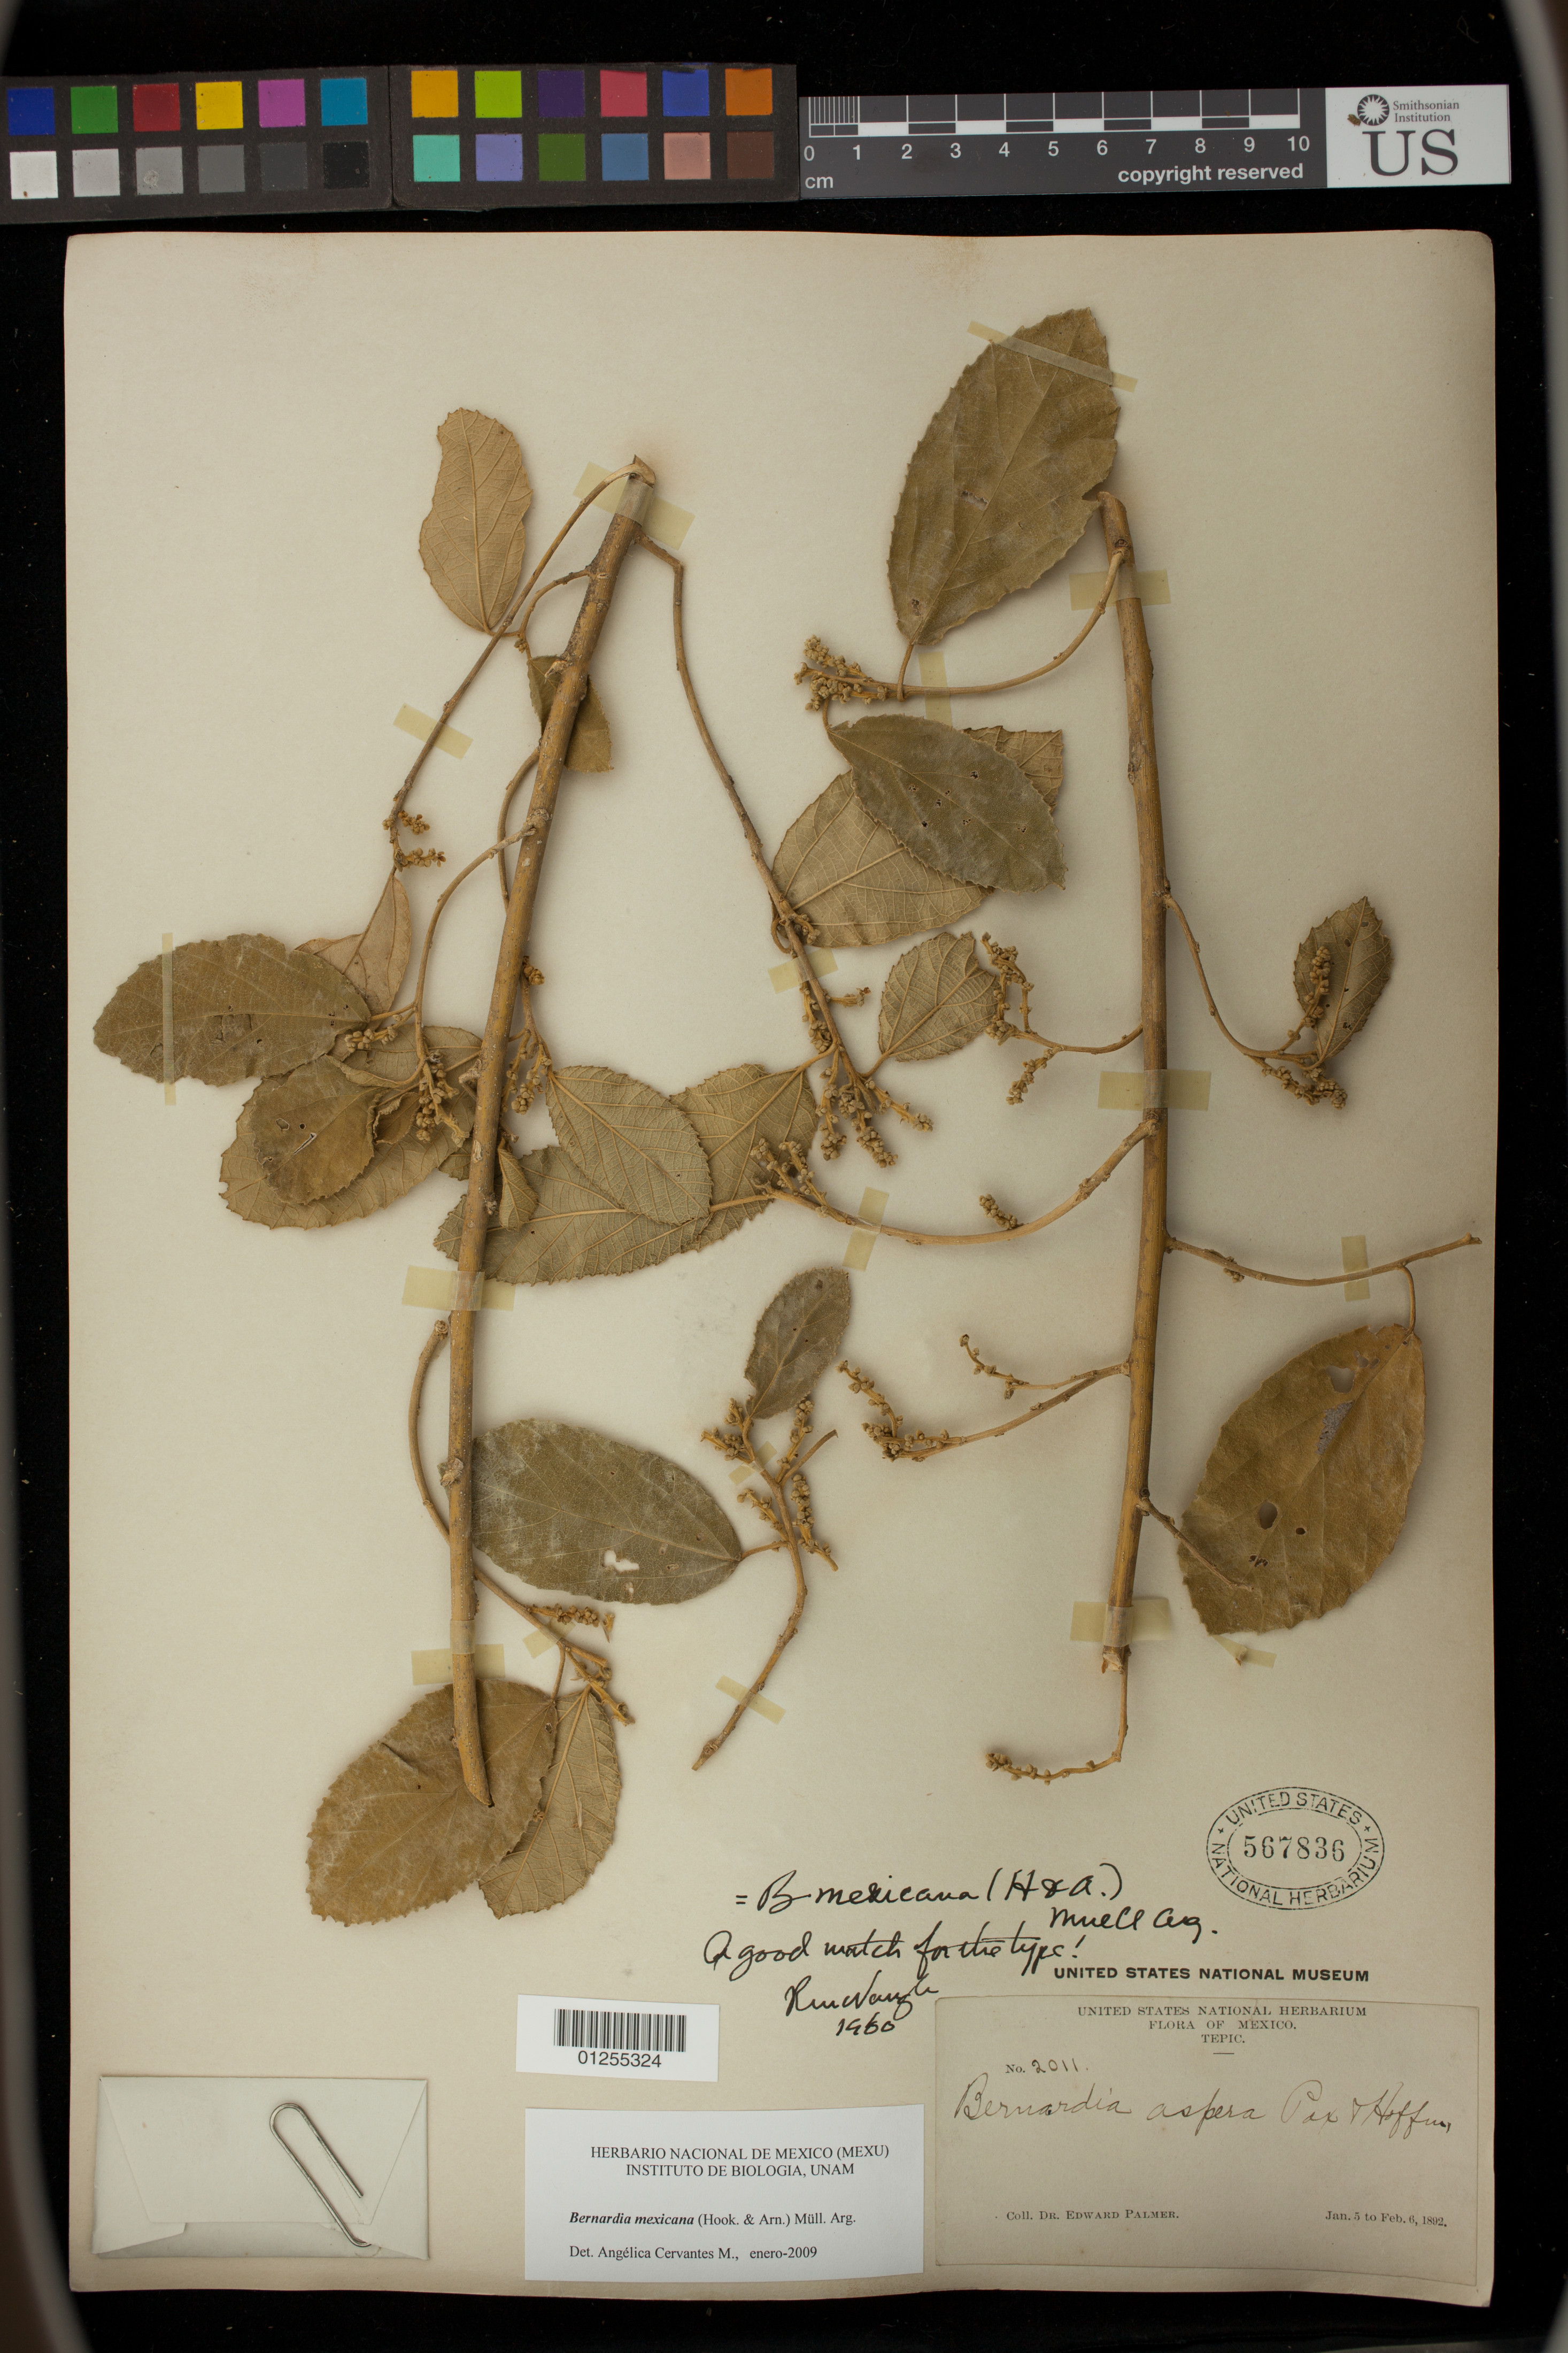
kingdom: Plantae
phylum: Tracheophyta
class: Magnoliopsida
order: Malpighiales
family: Euphorbiaceae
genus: Bernardia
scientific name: Bernardia mexicana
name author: (Hook. & Arn.) Müll. Arg.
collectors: E. Palmer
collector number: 2011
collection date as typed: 05 Jan 1892 to 06 Feb 1892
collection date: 1892-01-05/1892-02-06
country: Mexico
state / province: Nayarit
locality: Tepic.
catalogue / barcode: US 567836